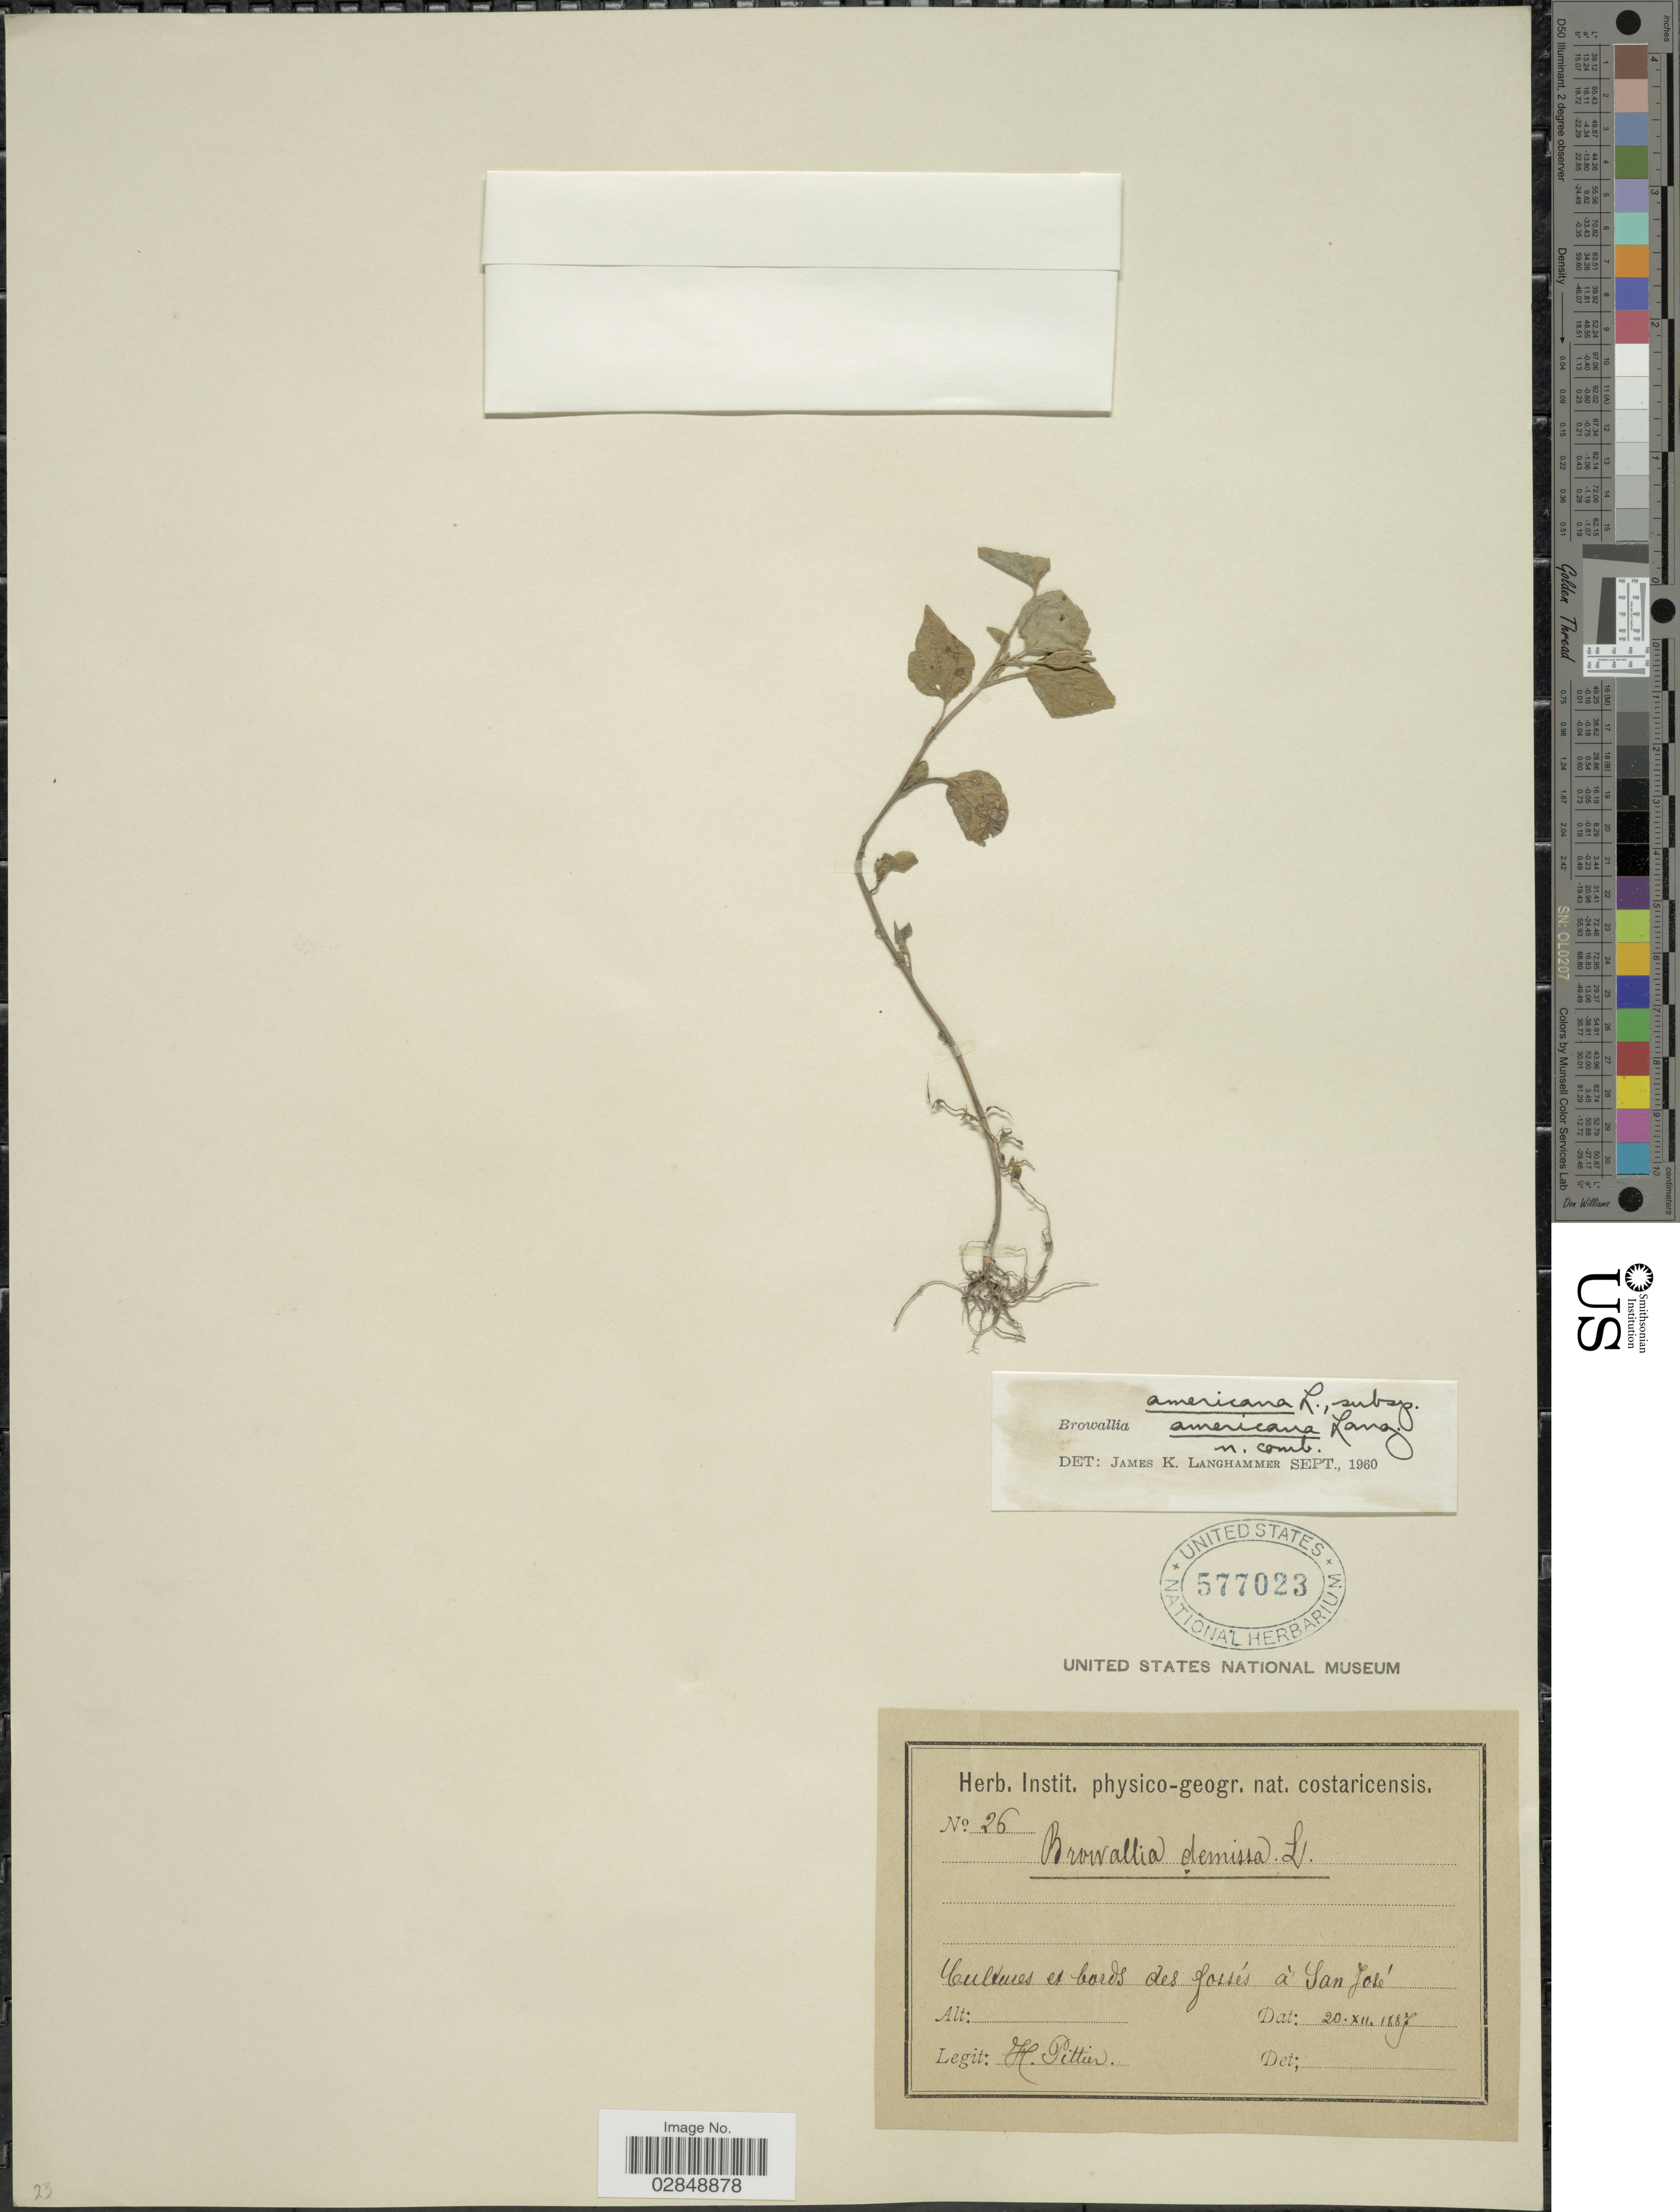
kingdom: Plantae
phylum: Tracheophyta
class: Magnoliopsida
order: Solanales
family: Solanaceae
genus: Browallia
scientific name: Browallia americana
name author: L.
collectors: H. F. Pittier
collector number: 26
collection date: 1887-12-20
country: Costa Rica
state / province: San José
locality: Cultures et bords des fossés à San José.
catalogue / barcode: US 577023